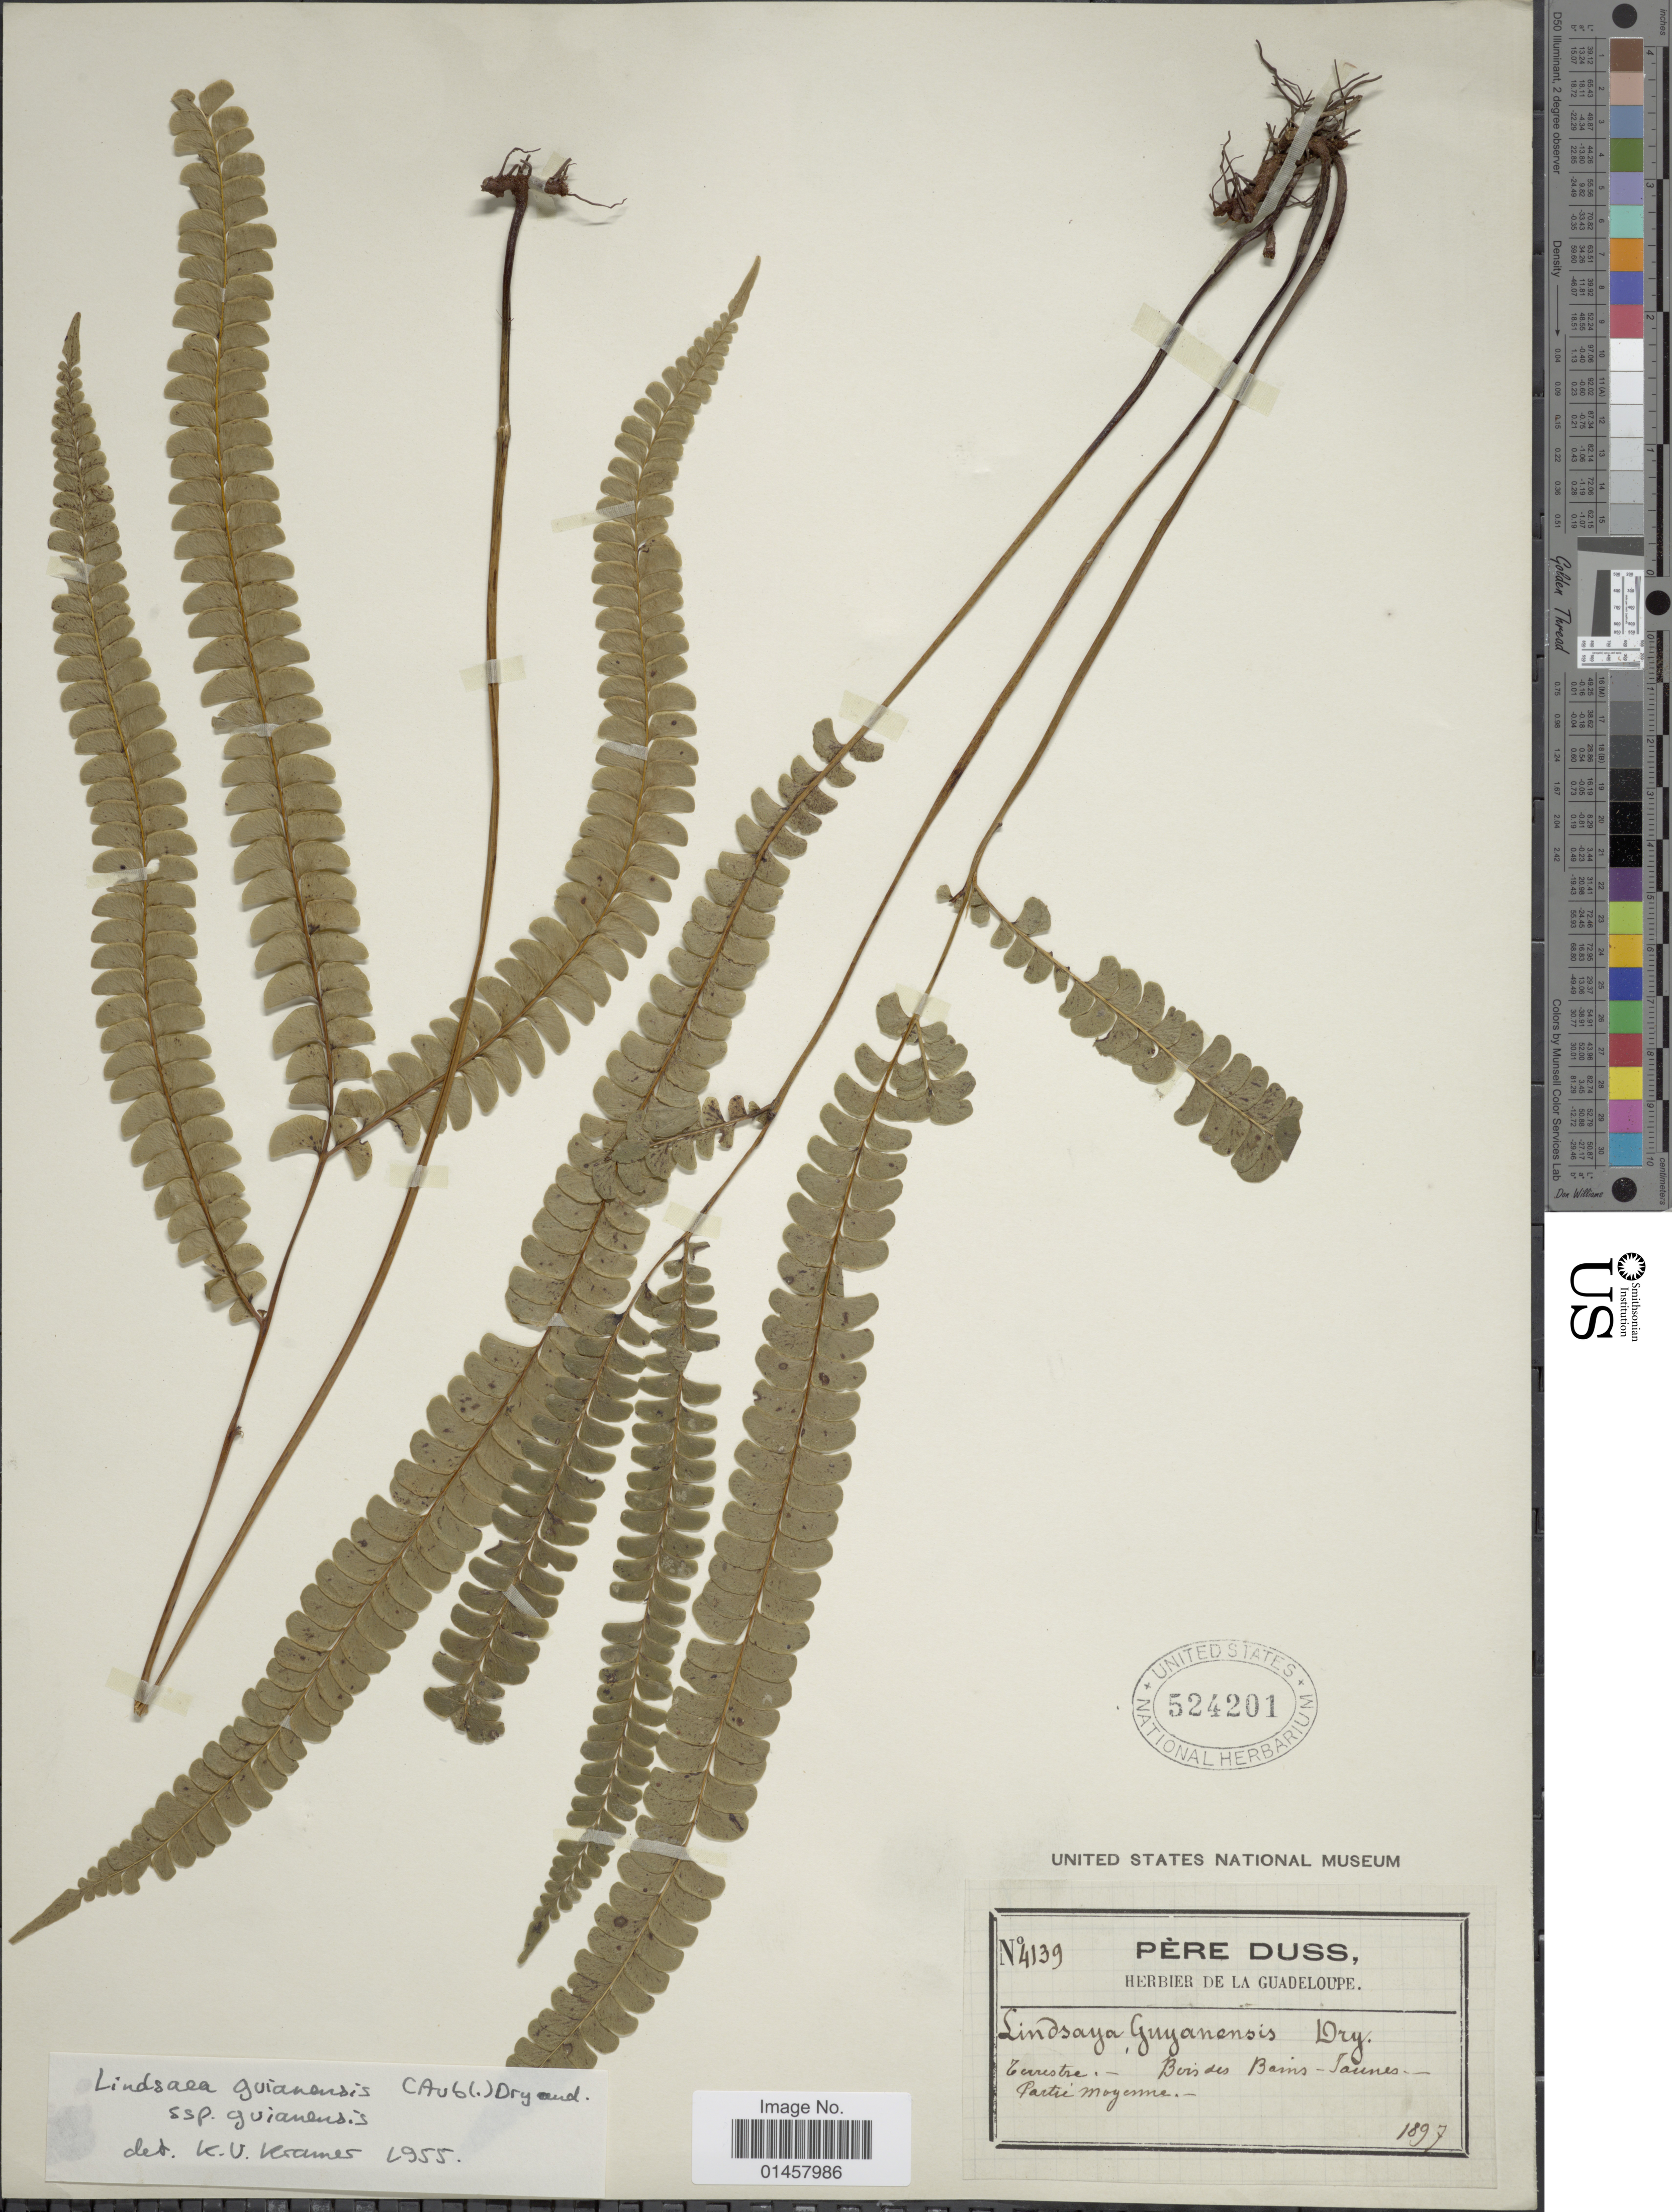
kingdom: Plantae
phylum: Tracheophyta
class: Polypodiopsida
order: Polypodiales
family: Lindsaeaceae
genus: Lindsaea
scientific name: Lindsaea guianensis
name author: (Aubl.) Dryand.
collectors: Père Duss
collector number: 4139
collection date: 1897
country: Guadeloupe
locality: Terrestre, Bois des Bains-Jaunes - Partie moyenne.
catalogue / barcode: US 524201